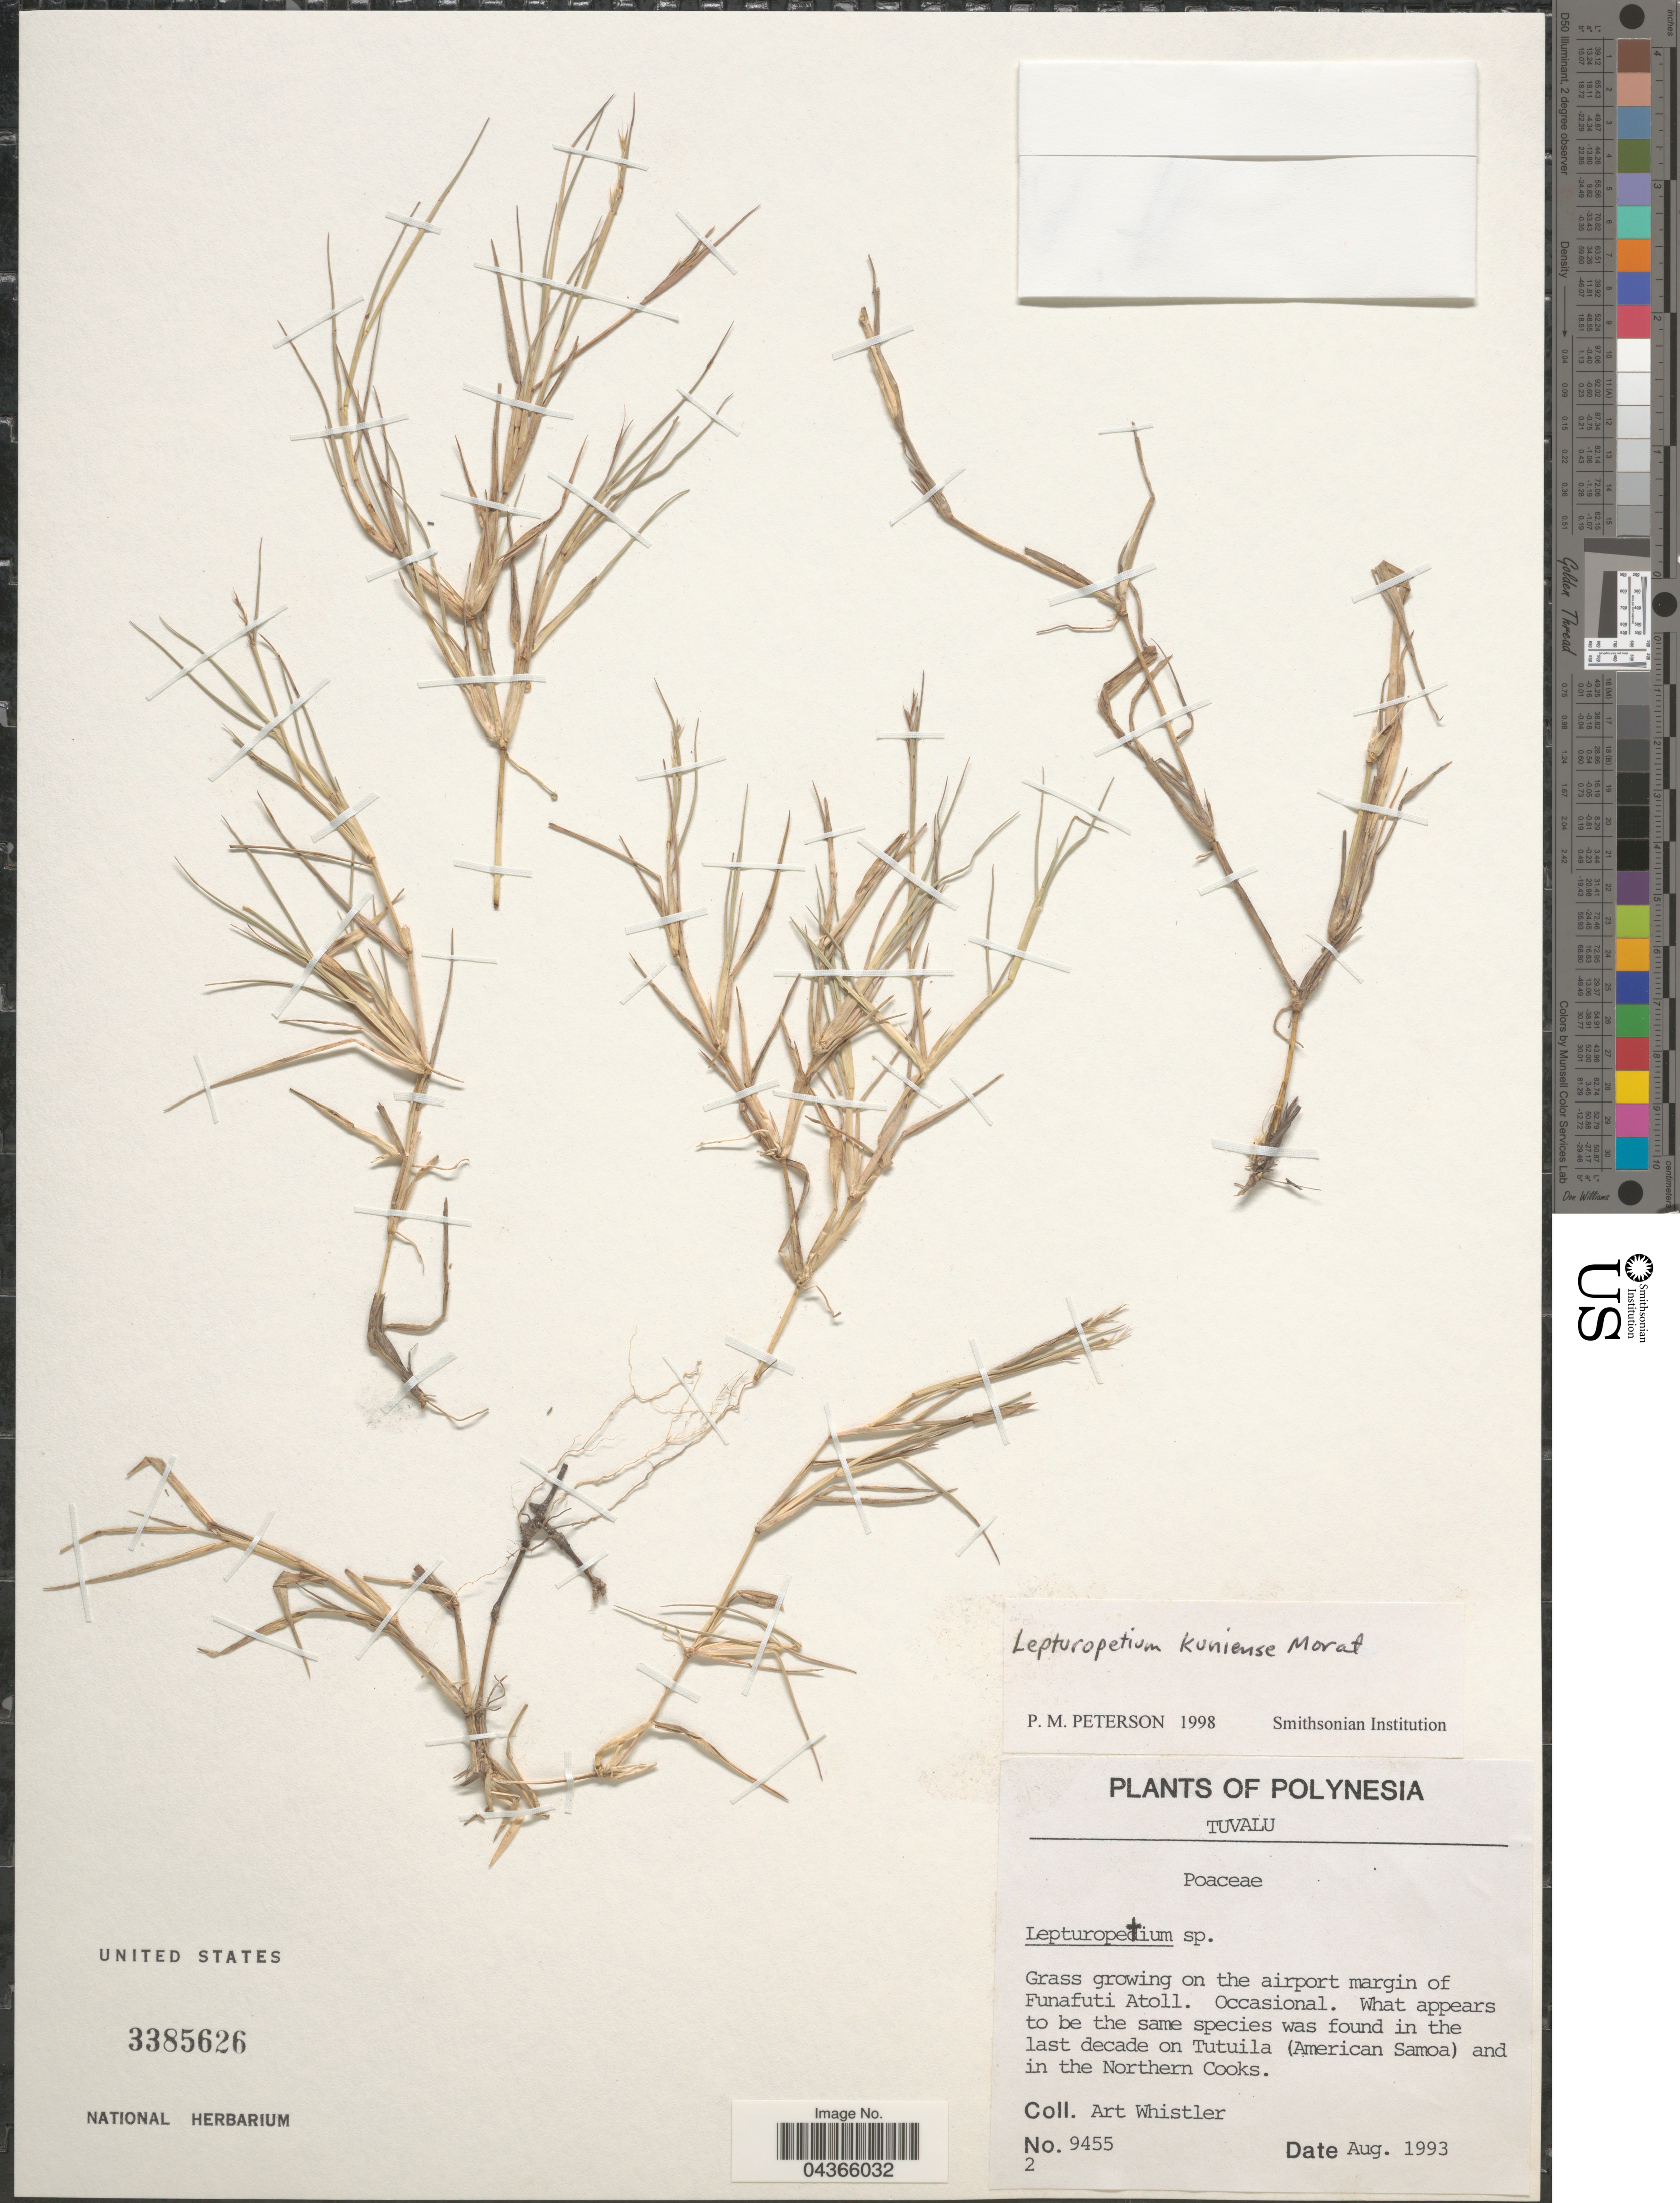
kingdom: Plantae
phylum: Tracheophyta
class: Liliopsida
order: Poales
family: Poaceae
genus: Lepturopetium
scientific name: Lepturopetium kuniense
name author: Morat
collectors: A. Whistler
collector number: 9455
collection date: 1993-08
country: Tuvalu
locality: Polynesia. On the airport margin of Funafuti Atoll.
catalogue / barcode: US 3385626